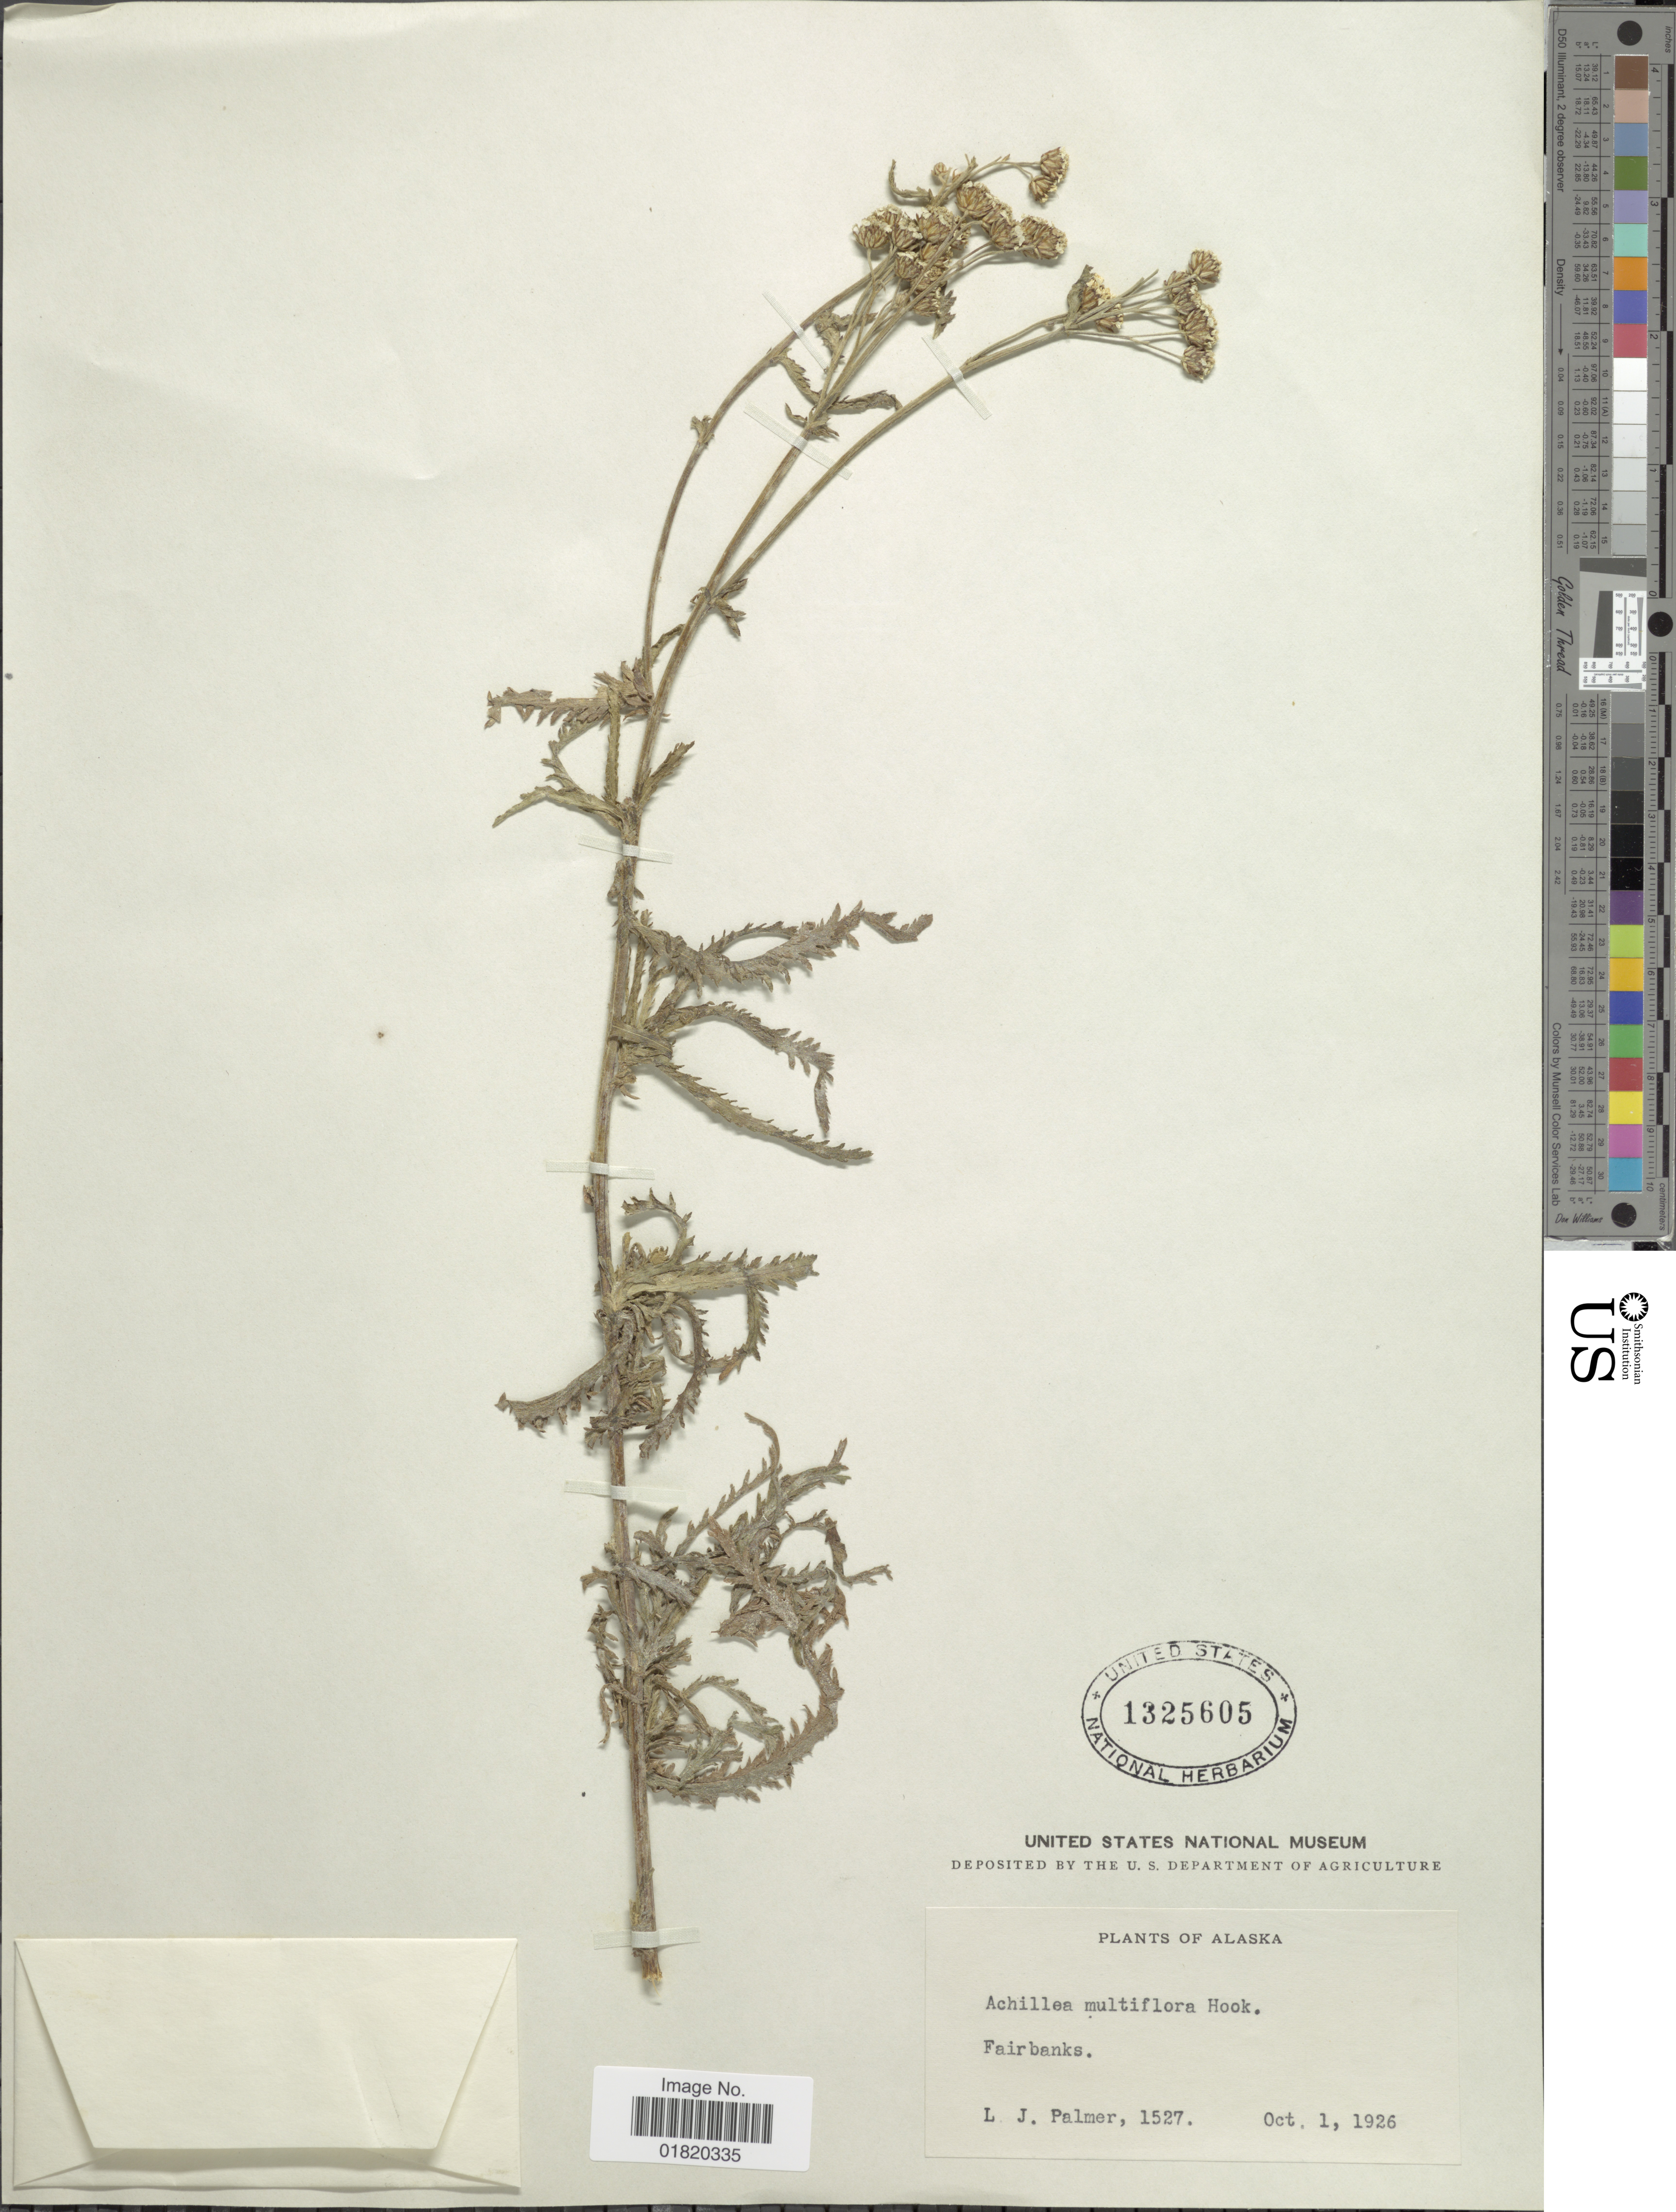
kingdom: Plantae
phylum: Tracheophyta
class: Magnoliopsida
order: Asterales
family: Asteraceae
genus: Achillea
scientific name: Achillea multiflora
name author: Hook.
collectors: L. J. Palmer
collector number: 1527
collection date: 1926-10-01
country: United States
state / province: Alaska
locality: Fairbanks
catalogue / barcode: US 1325605